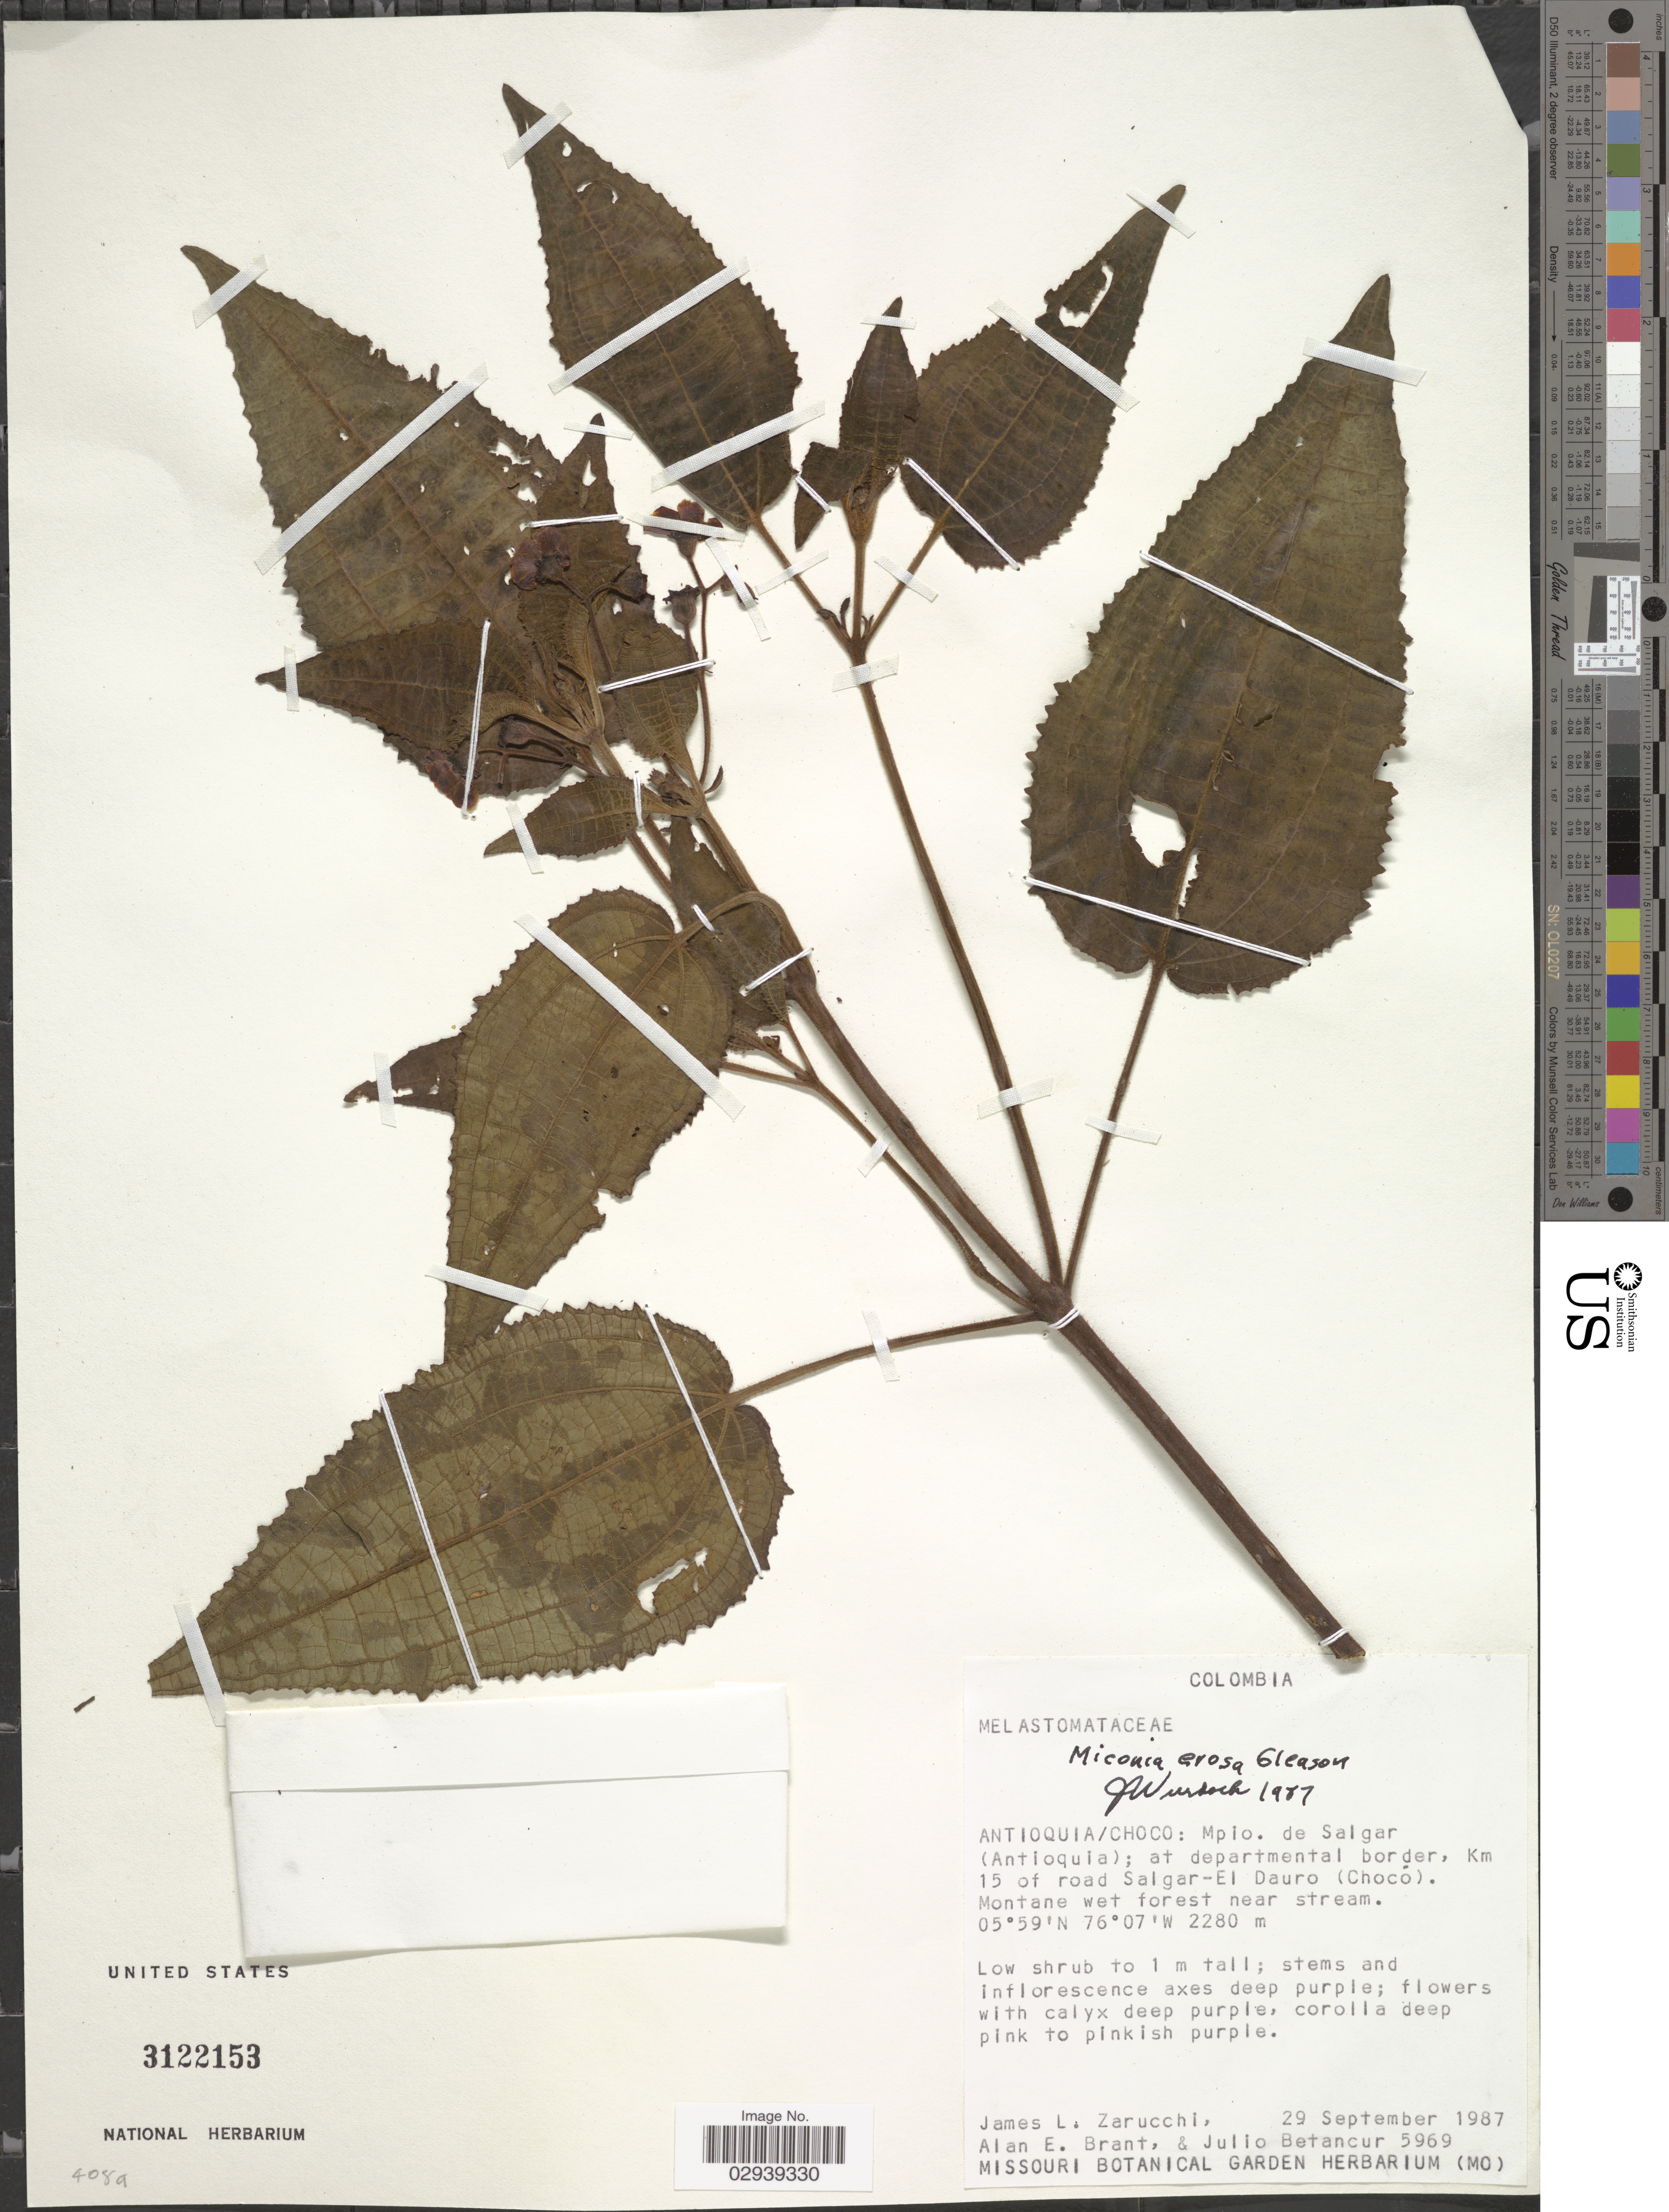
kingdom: Plantae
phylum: Tracheophyta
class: Magnoliopsida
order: Myrtales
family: Melastomataceae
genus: Miconia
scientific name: Miconia erosa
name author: Gleason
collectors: J. L. Zarucchi, A. Brant & J. Betancur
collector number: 5969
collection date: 1987-09-29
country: Colombia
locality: Antioquia/Choco: Mpio. de Salgar (Antioquia); at departmental border, Km 15 of road Salgar-El Dauro (Chocó).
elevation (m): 2280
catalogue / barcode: US 3122153